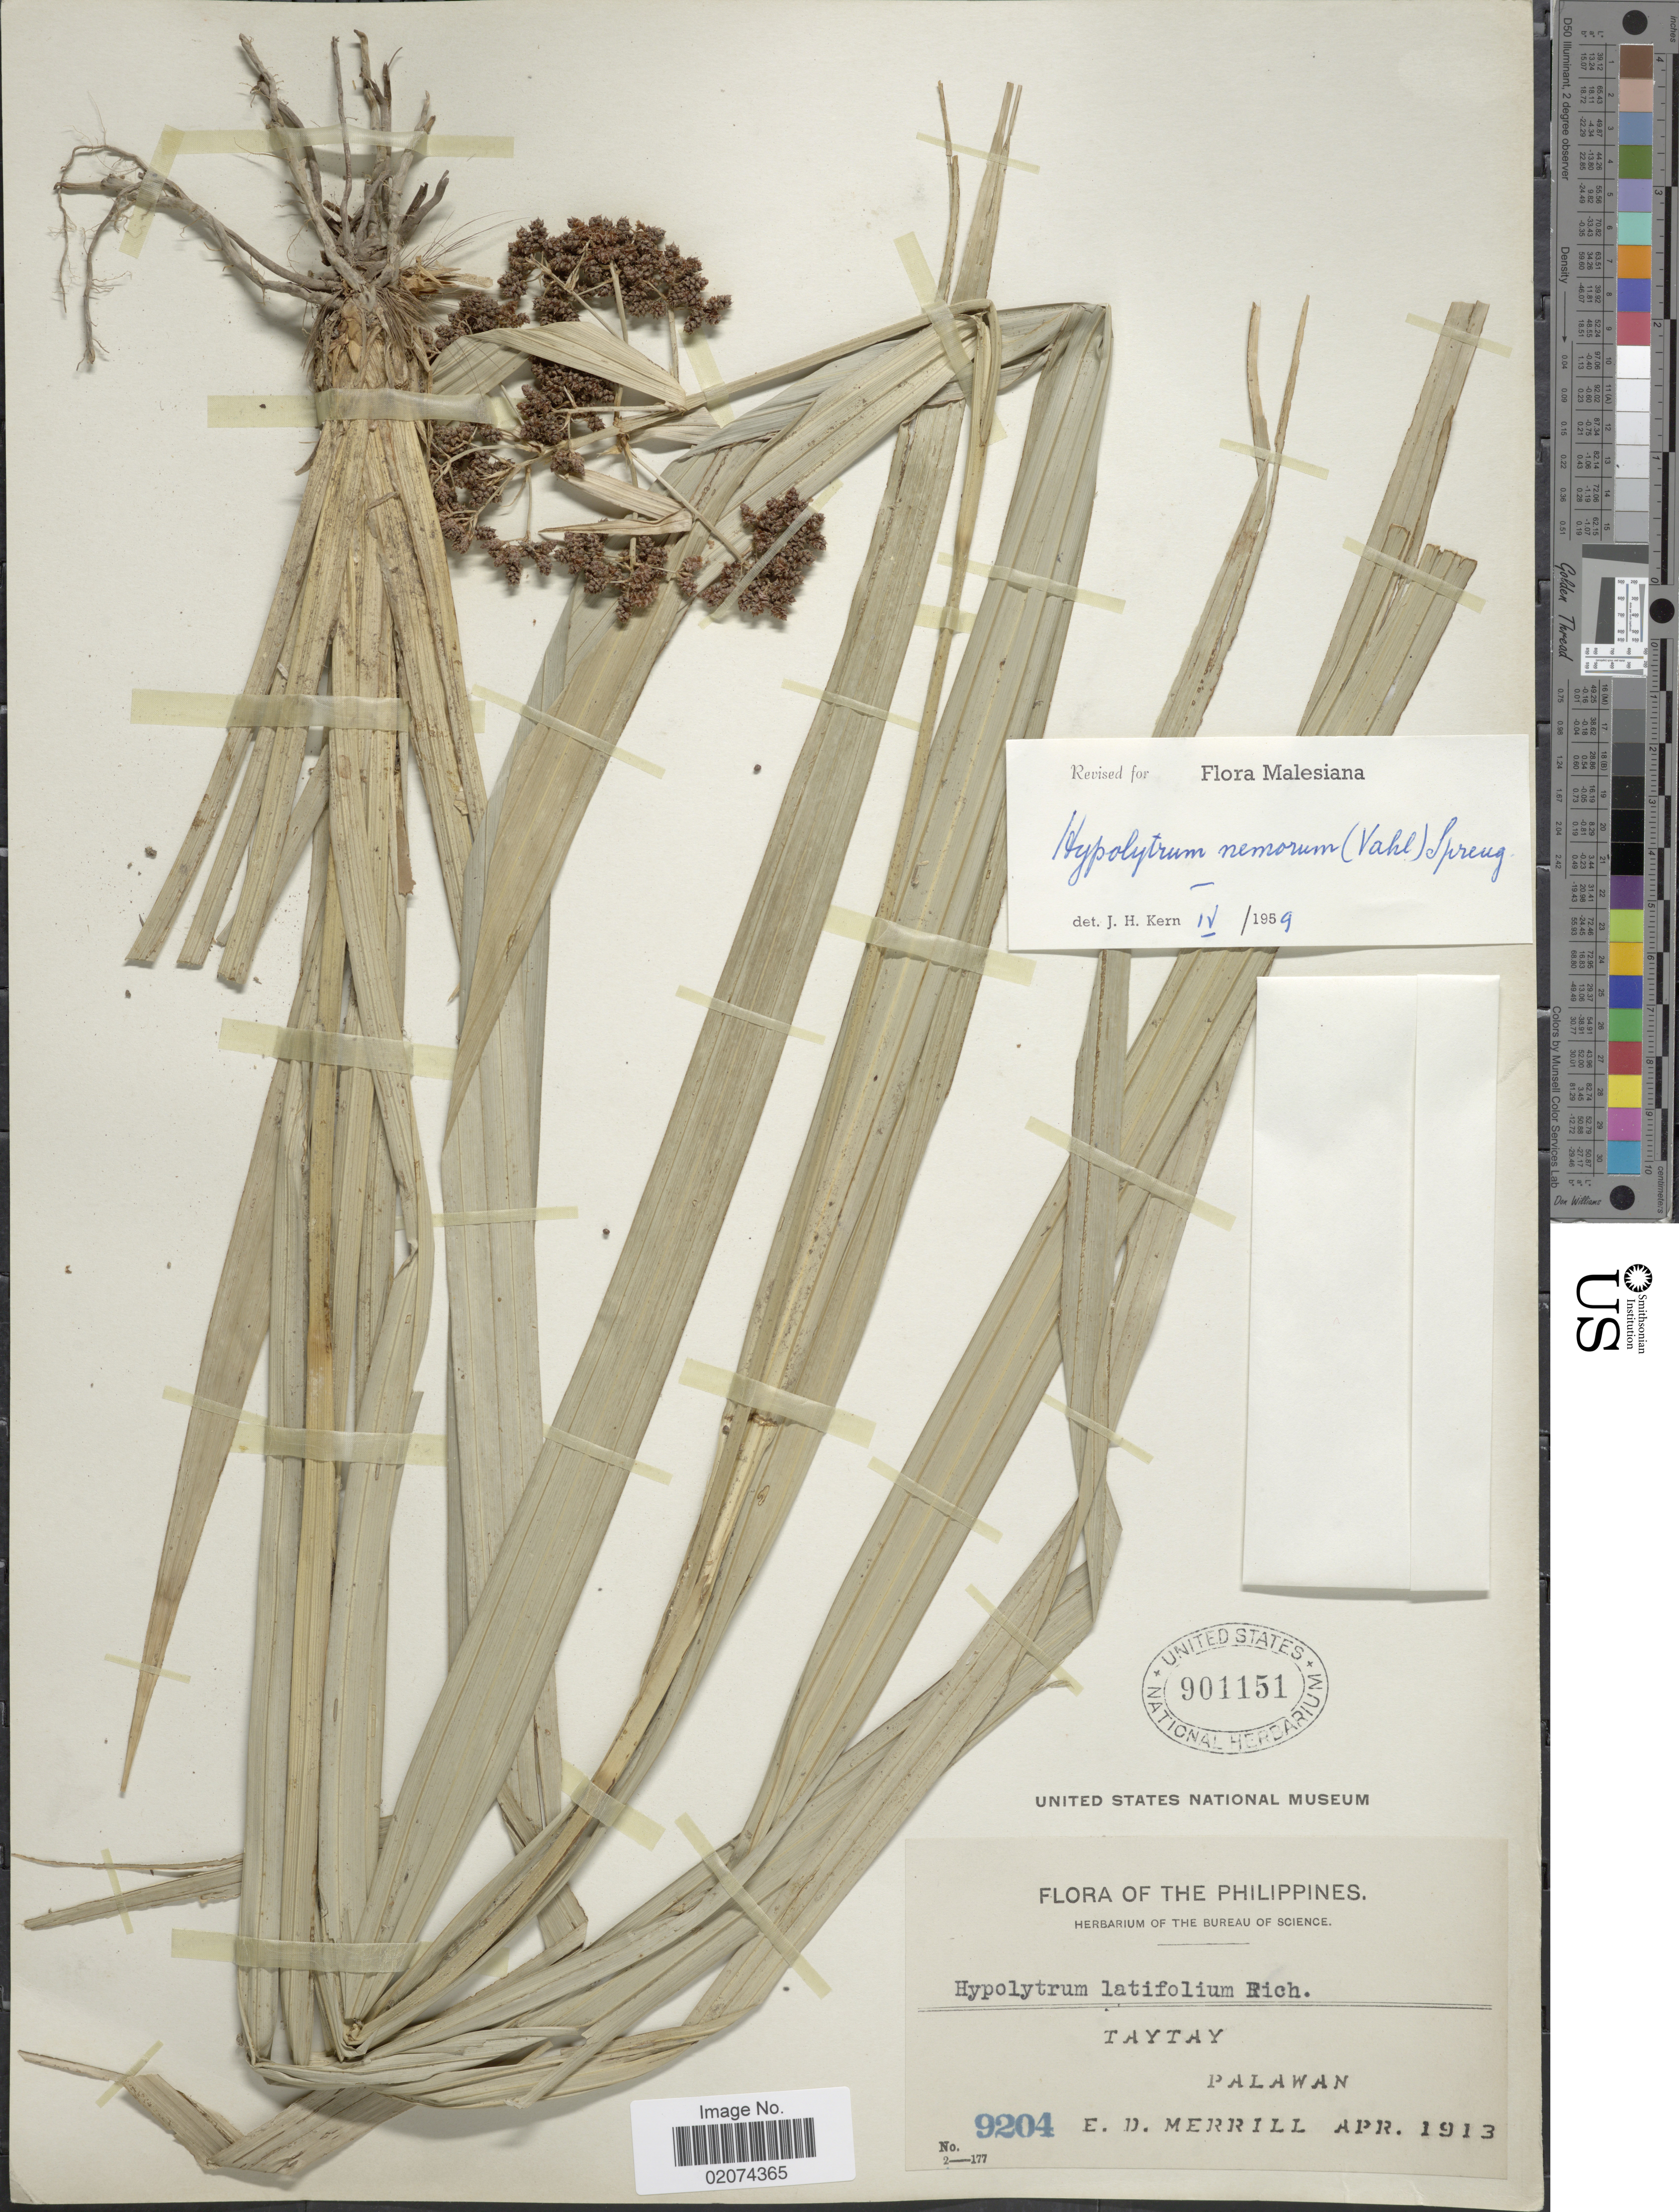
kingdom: Plantae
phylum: Tracheophyta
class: Liliopsida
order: Poales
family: Cyperaceae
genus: Hypolytrum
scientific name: Hypolytrum nemorum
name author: (Vahl) Spreng.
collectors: E. D. Merrill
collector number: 9204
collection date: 1913-04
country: Philippines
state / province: Mimaropa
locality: Taytay, Palawan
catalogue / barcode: US 901151